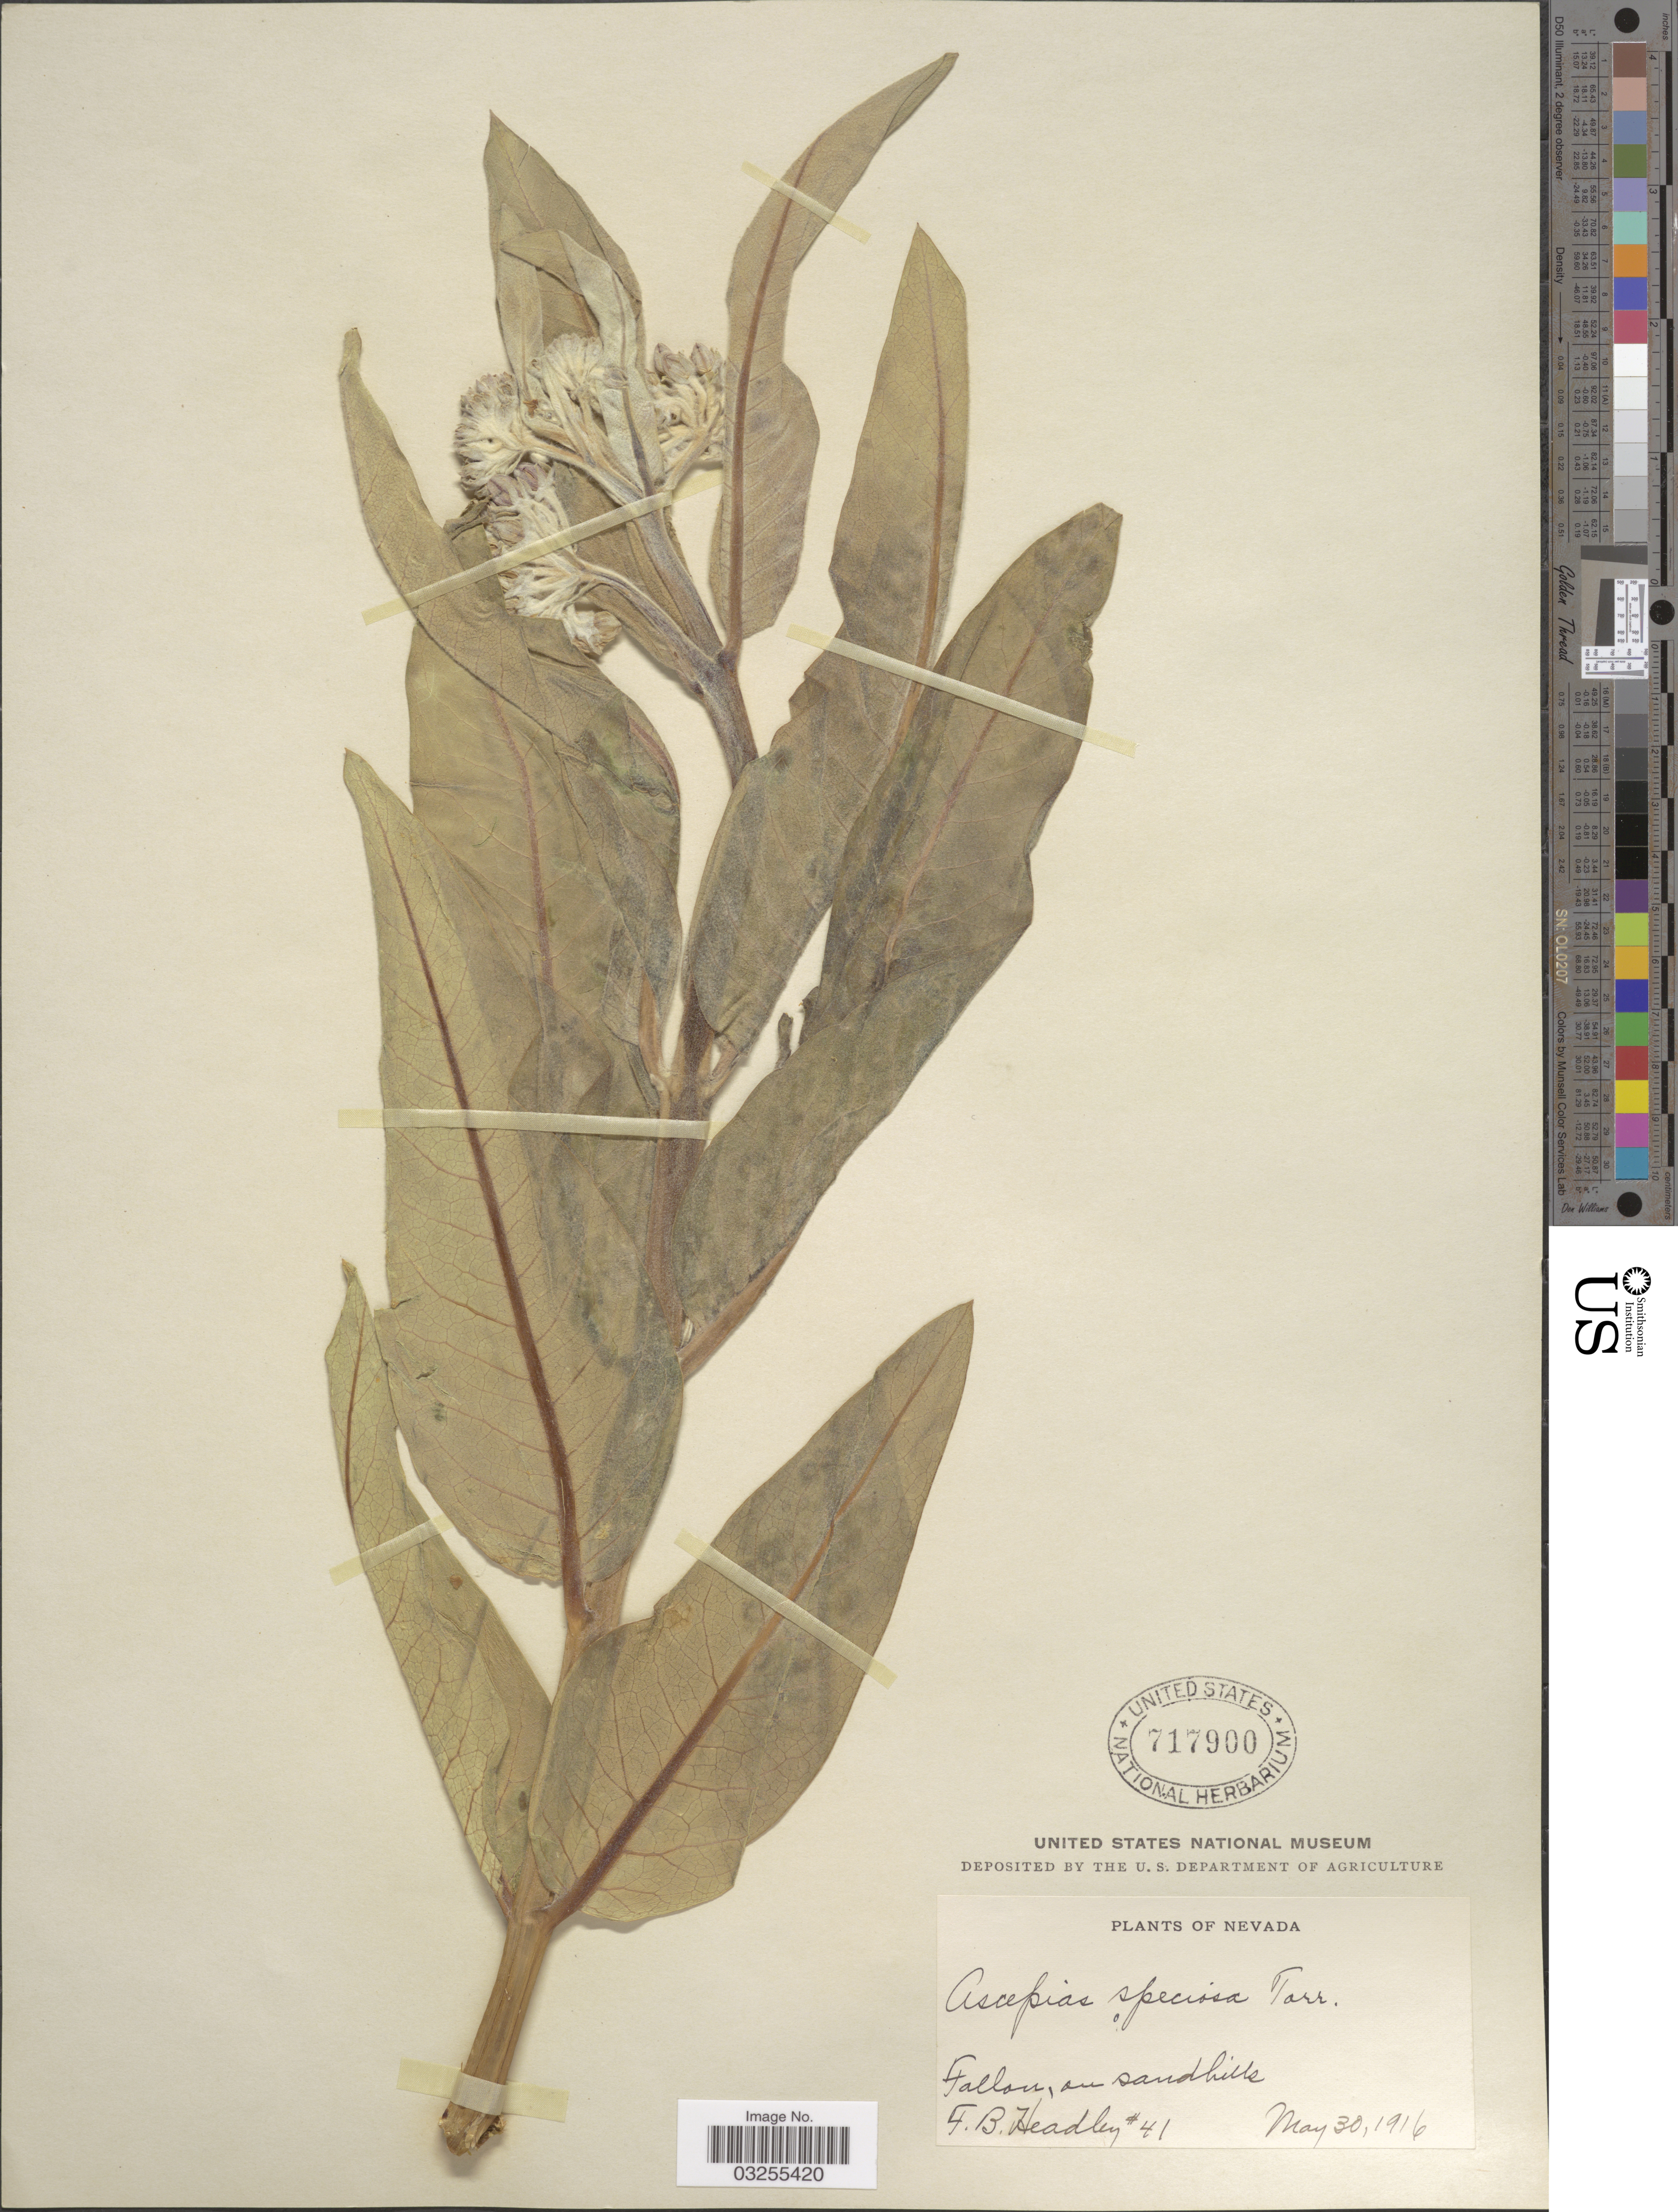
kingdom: Plantae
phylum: Tracheophyta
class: Magnoliopsida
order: Gentianales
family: Apocynaceae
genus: Asclepias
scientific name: Asclepias speciosa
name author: Torr.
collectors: F. B. Headley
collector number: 41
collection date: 1916-05-30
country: United States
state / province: Nevada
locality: Fallon, on sandhills.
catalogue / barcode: US 717900